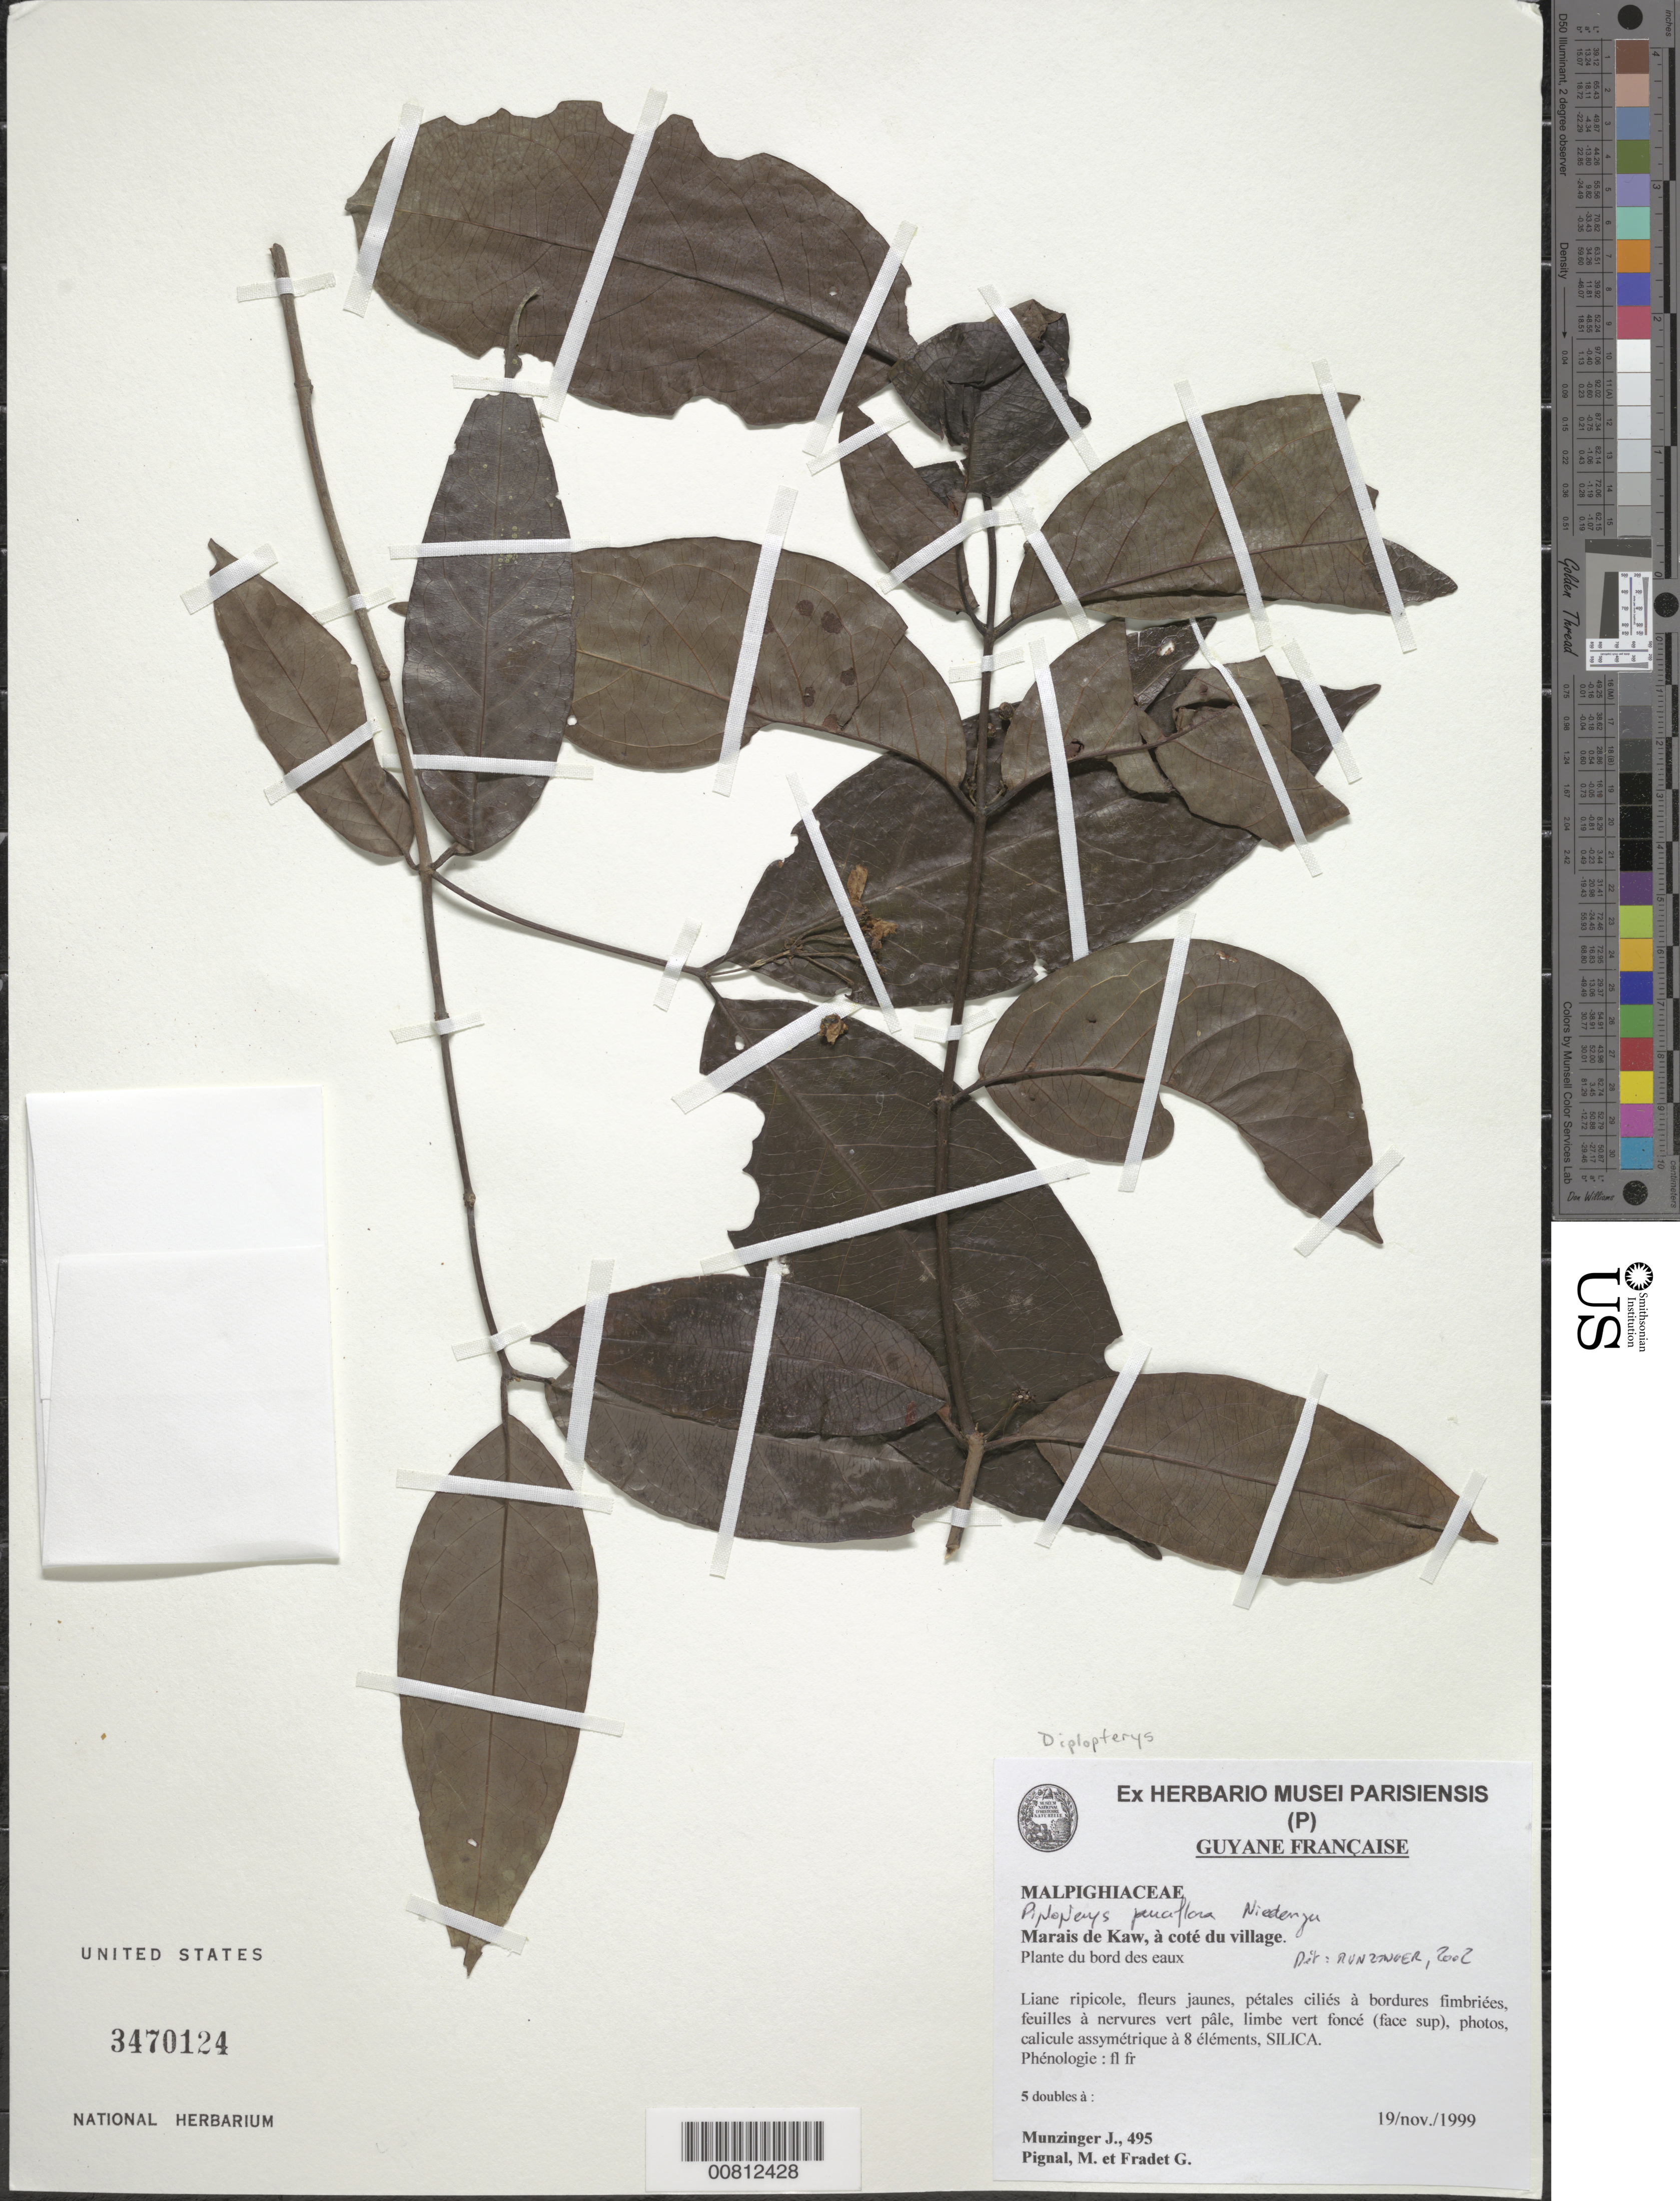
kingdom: Plantae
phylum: Tracheophyta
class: Magnoliopsida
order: Malpighiales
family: Malpighiaceae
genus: Diplopterys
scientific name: Diplopterys pauciflora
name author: (G. Mey.) Nied.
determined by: Munzinger, J. K.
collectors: J. K. Munzinger, M. Pignal & G. Fradet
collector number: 495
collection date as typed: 19-Nov-99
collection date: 1999-11-19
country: French Guiana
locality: Marais de Kaw, à coté du village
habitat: Plante du bord des eaux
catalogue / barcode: US 3470124